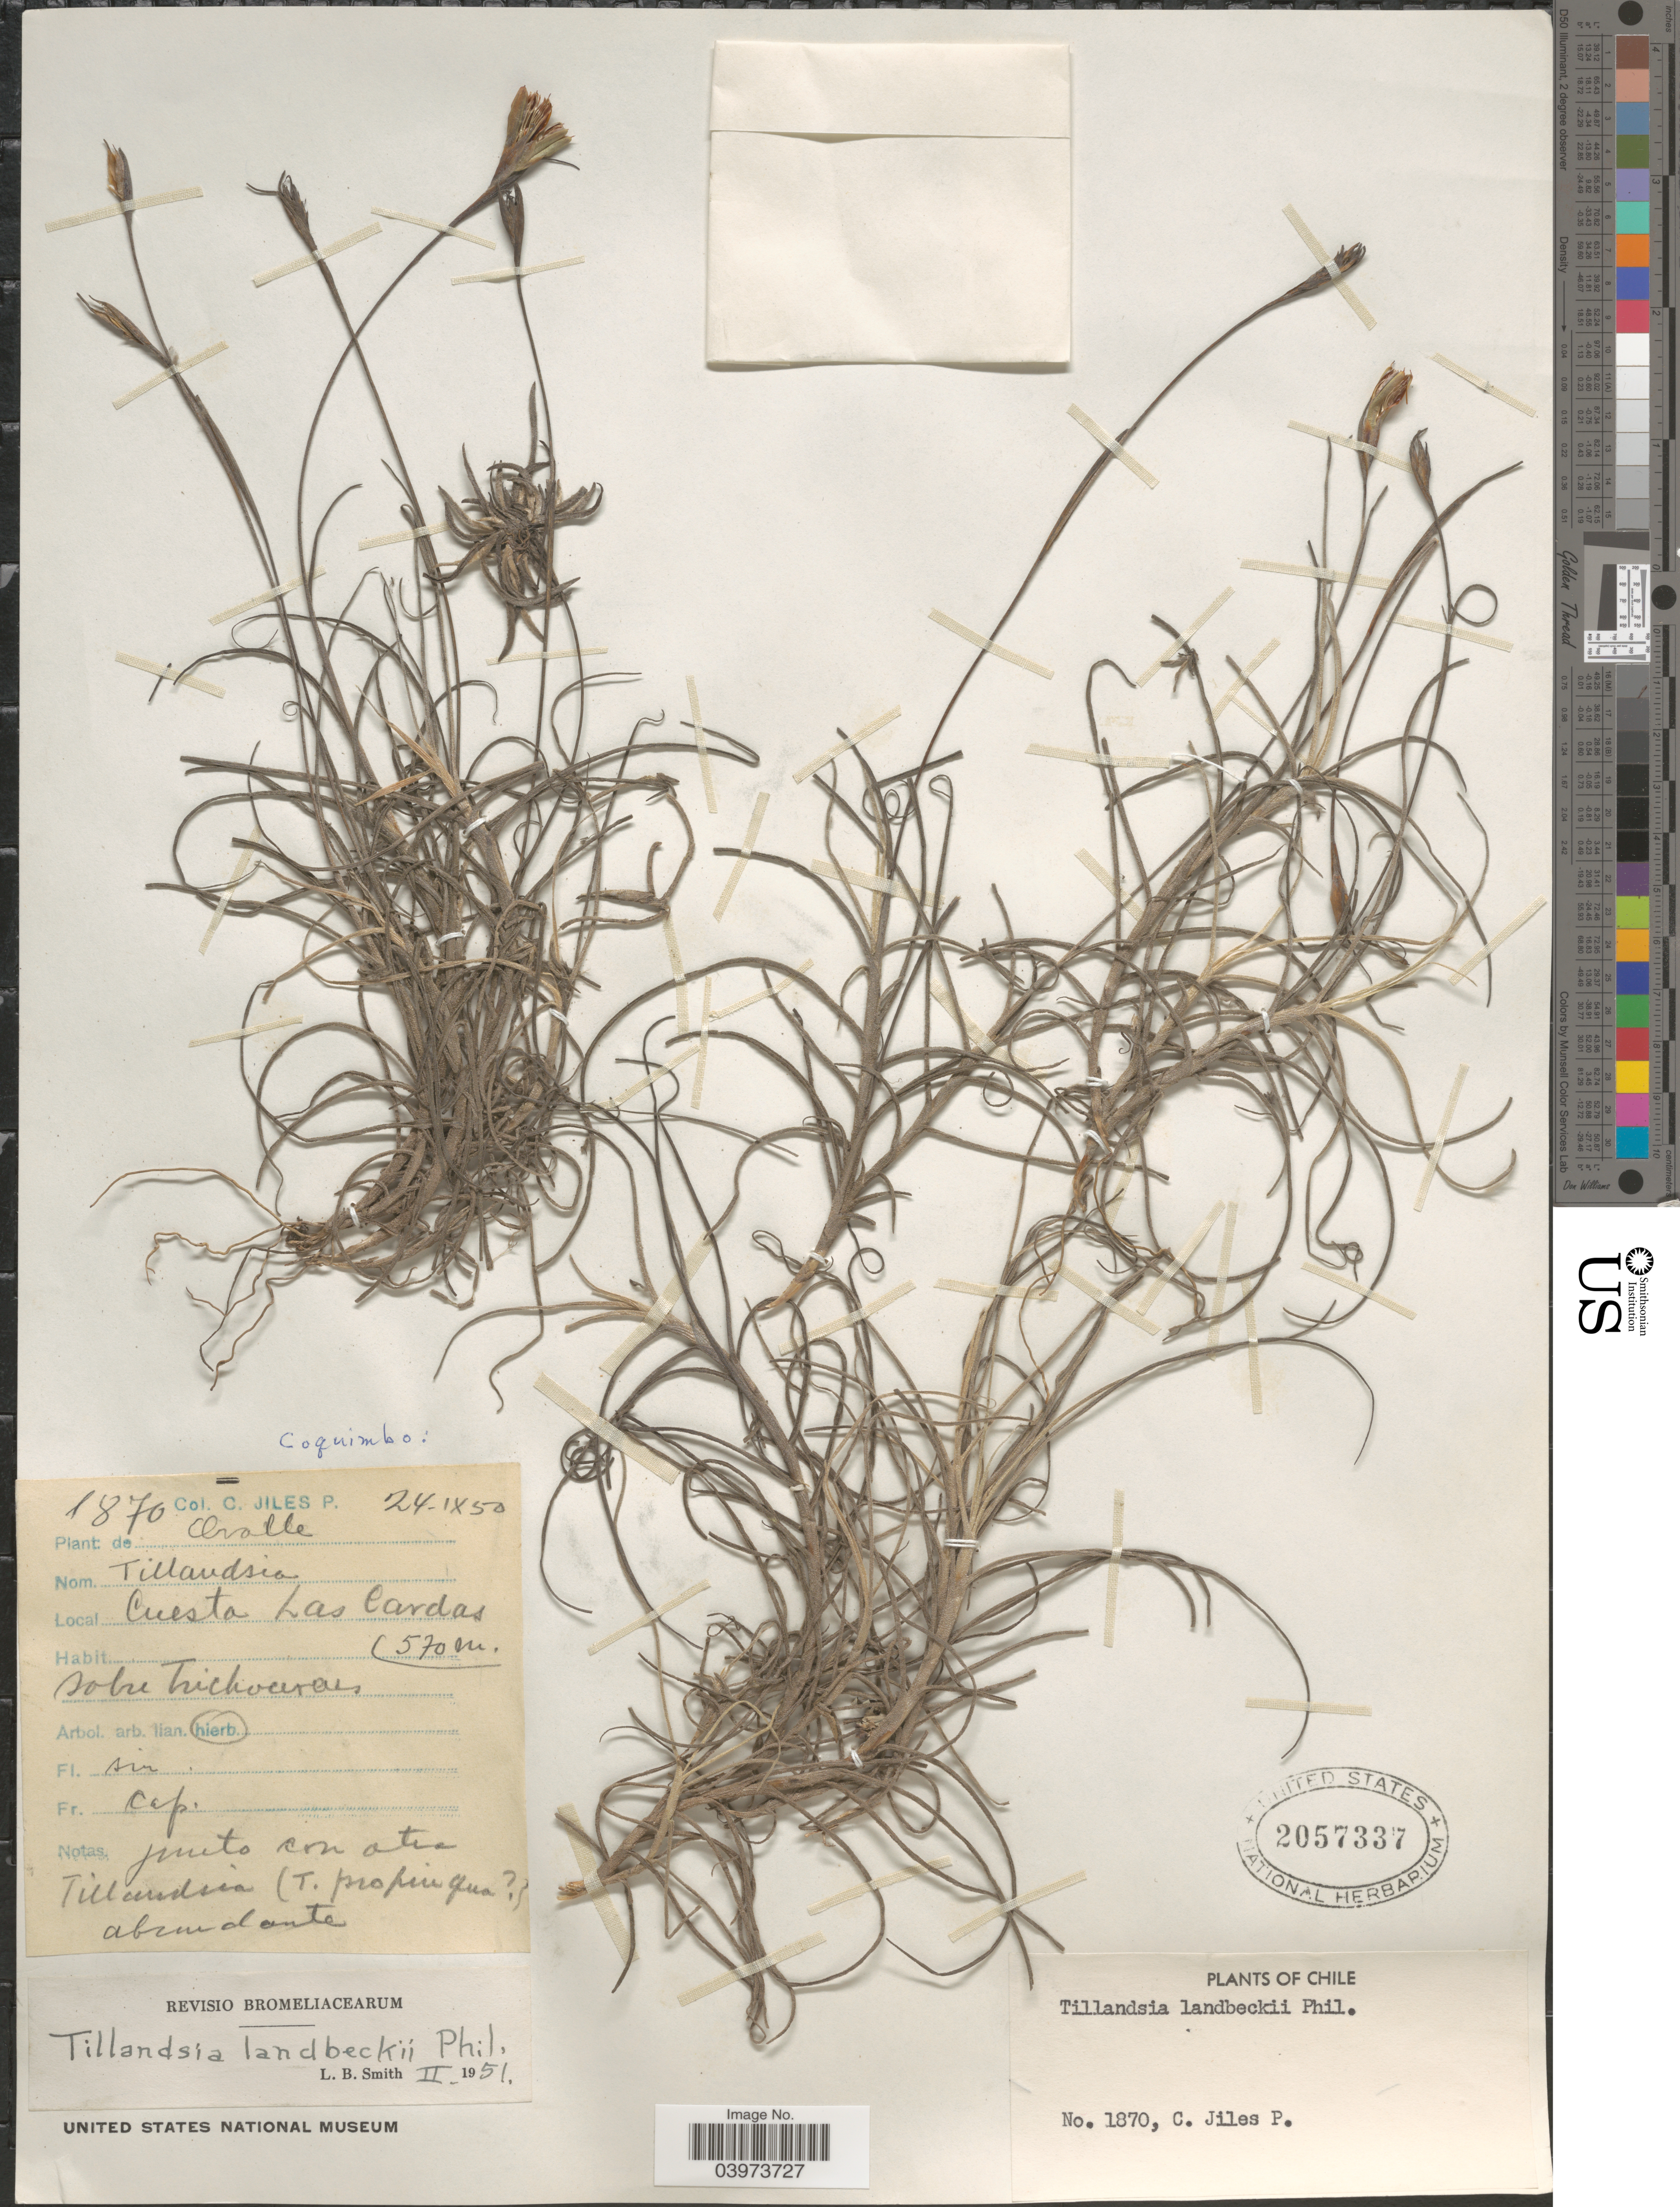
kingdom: Plantae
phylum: Tracheophyta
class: Liliopsida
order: Poales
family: Bromeliaceae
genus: Tillandsia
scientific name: Tillandsia landbeckii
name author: Phil.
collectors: C. Jiles P.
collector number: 1870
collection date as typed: Transcribed d/m/y: 24/9/50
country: Chile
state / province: Coquimbo (IV)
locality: Cuesta Las Cardas.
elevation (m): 570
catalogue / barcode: US 2057337